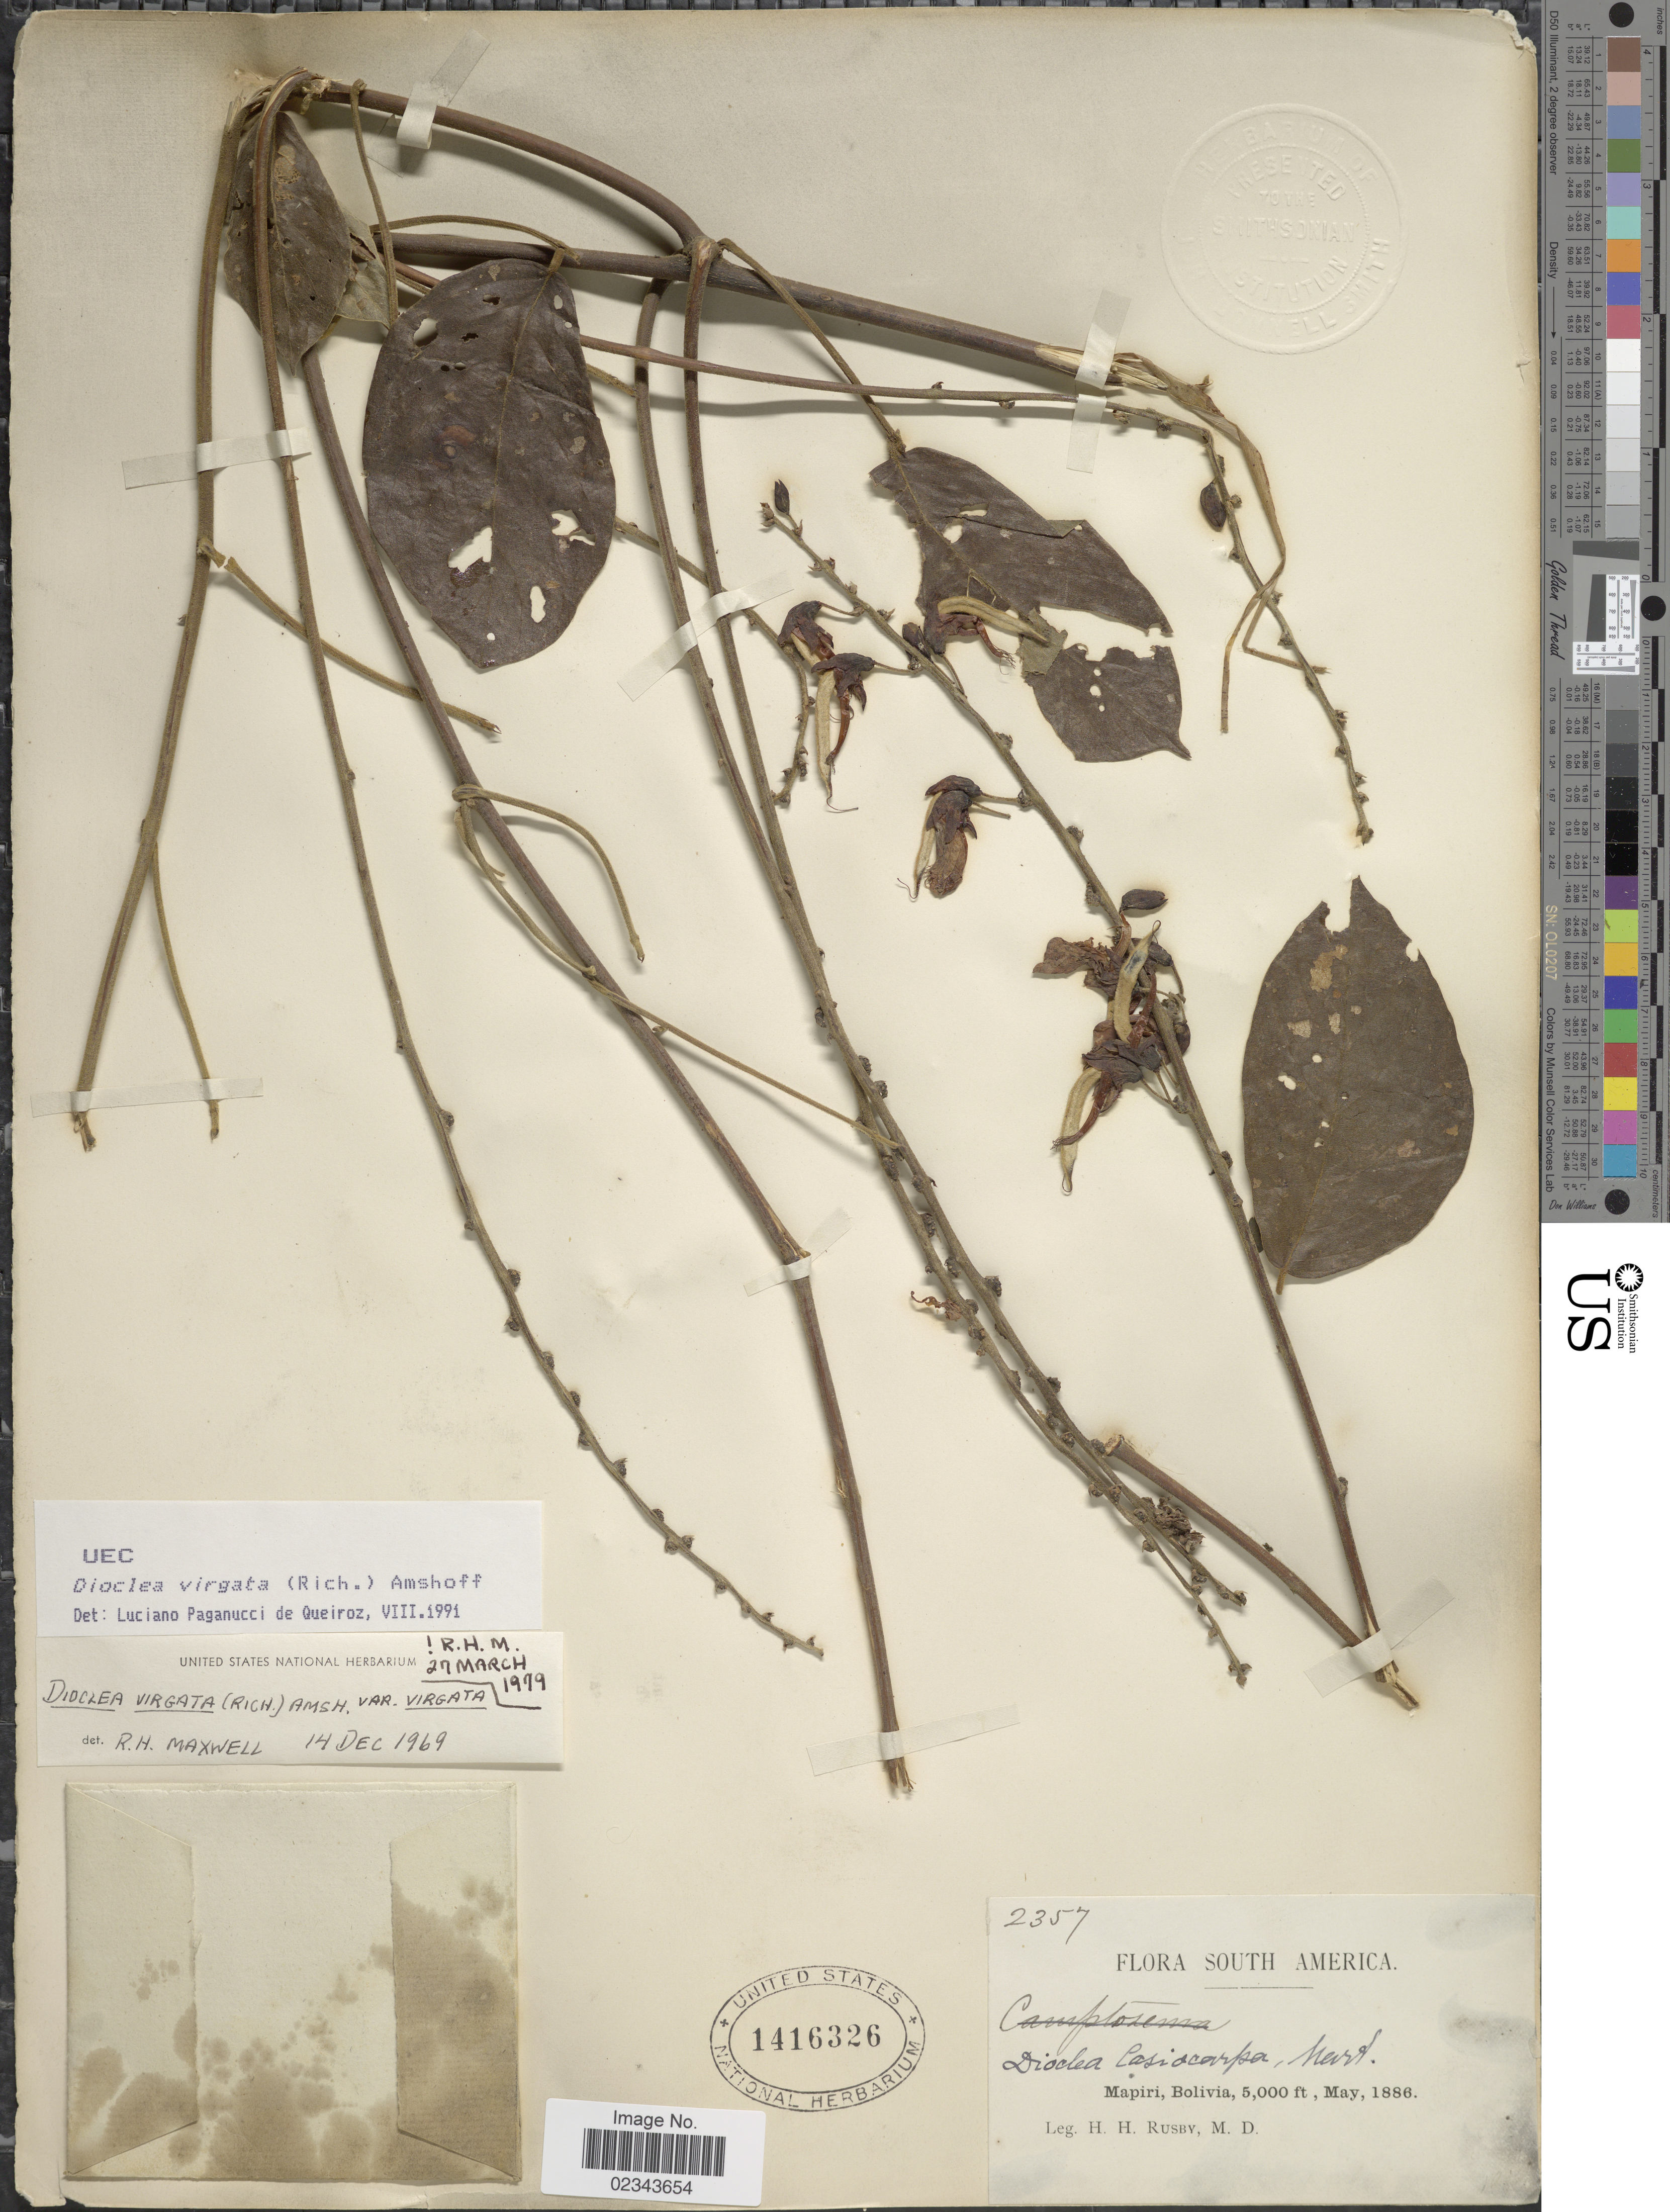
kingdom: Plantae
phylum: Tracheophyta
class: Magnoliopsida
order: Fabales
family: Fabaceae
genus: Dioclea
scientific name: Dioclea virgata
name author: (Rich.) Amshoff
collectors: H. H. Rusby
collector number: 2357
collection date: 1886-05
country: Bolivia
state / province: La Páz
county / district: Larecaja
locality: Mapiri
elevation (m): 1524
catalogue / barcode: US 1416326